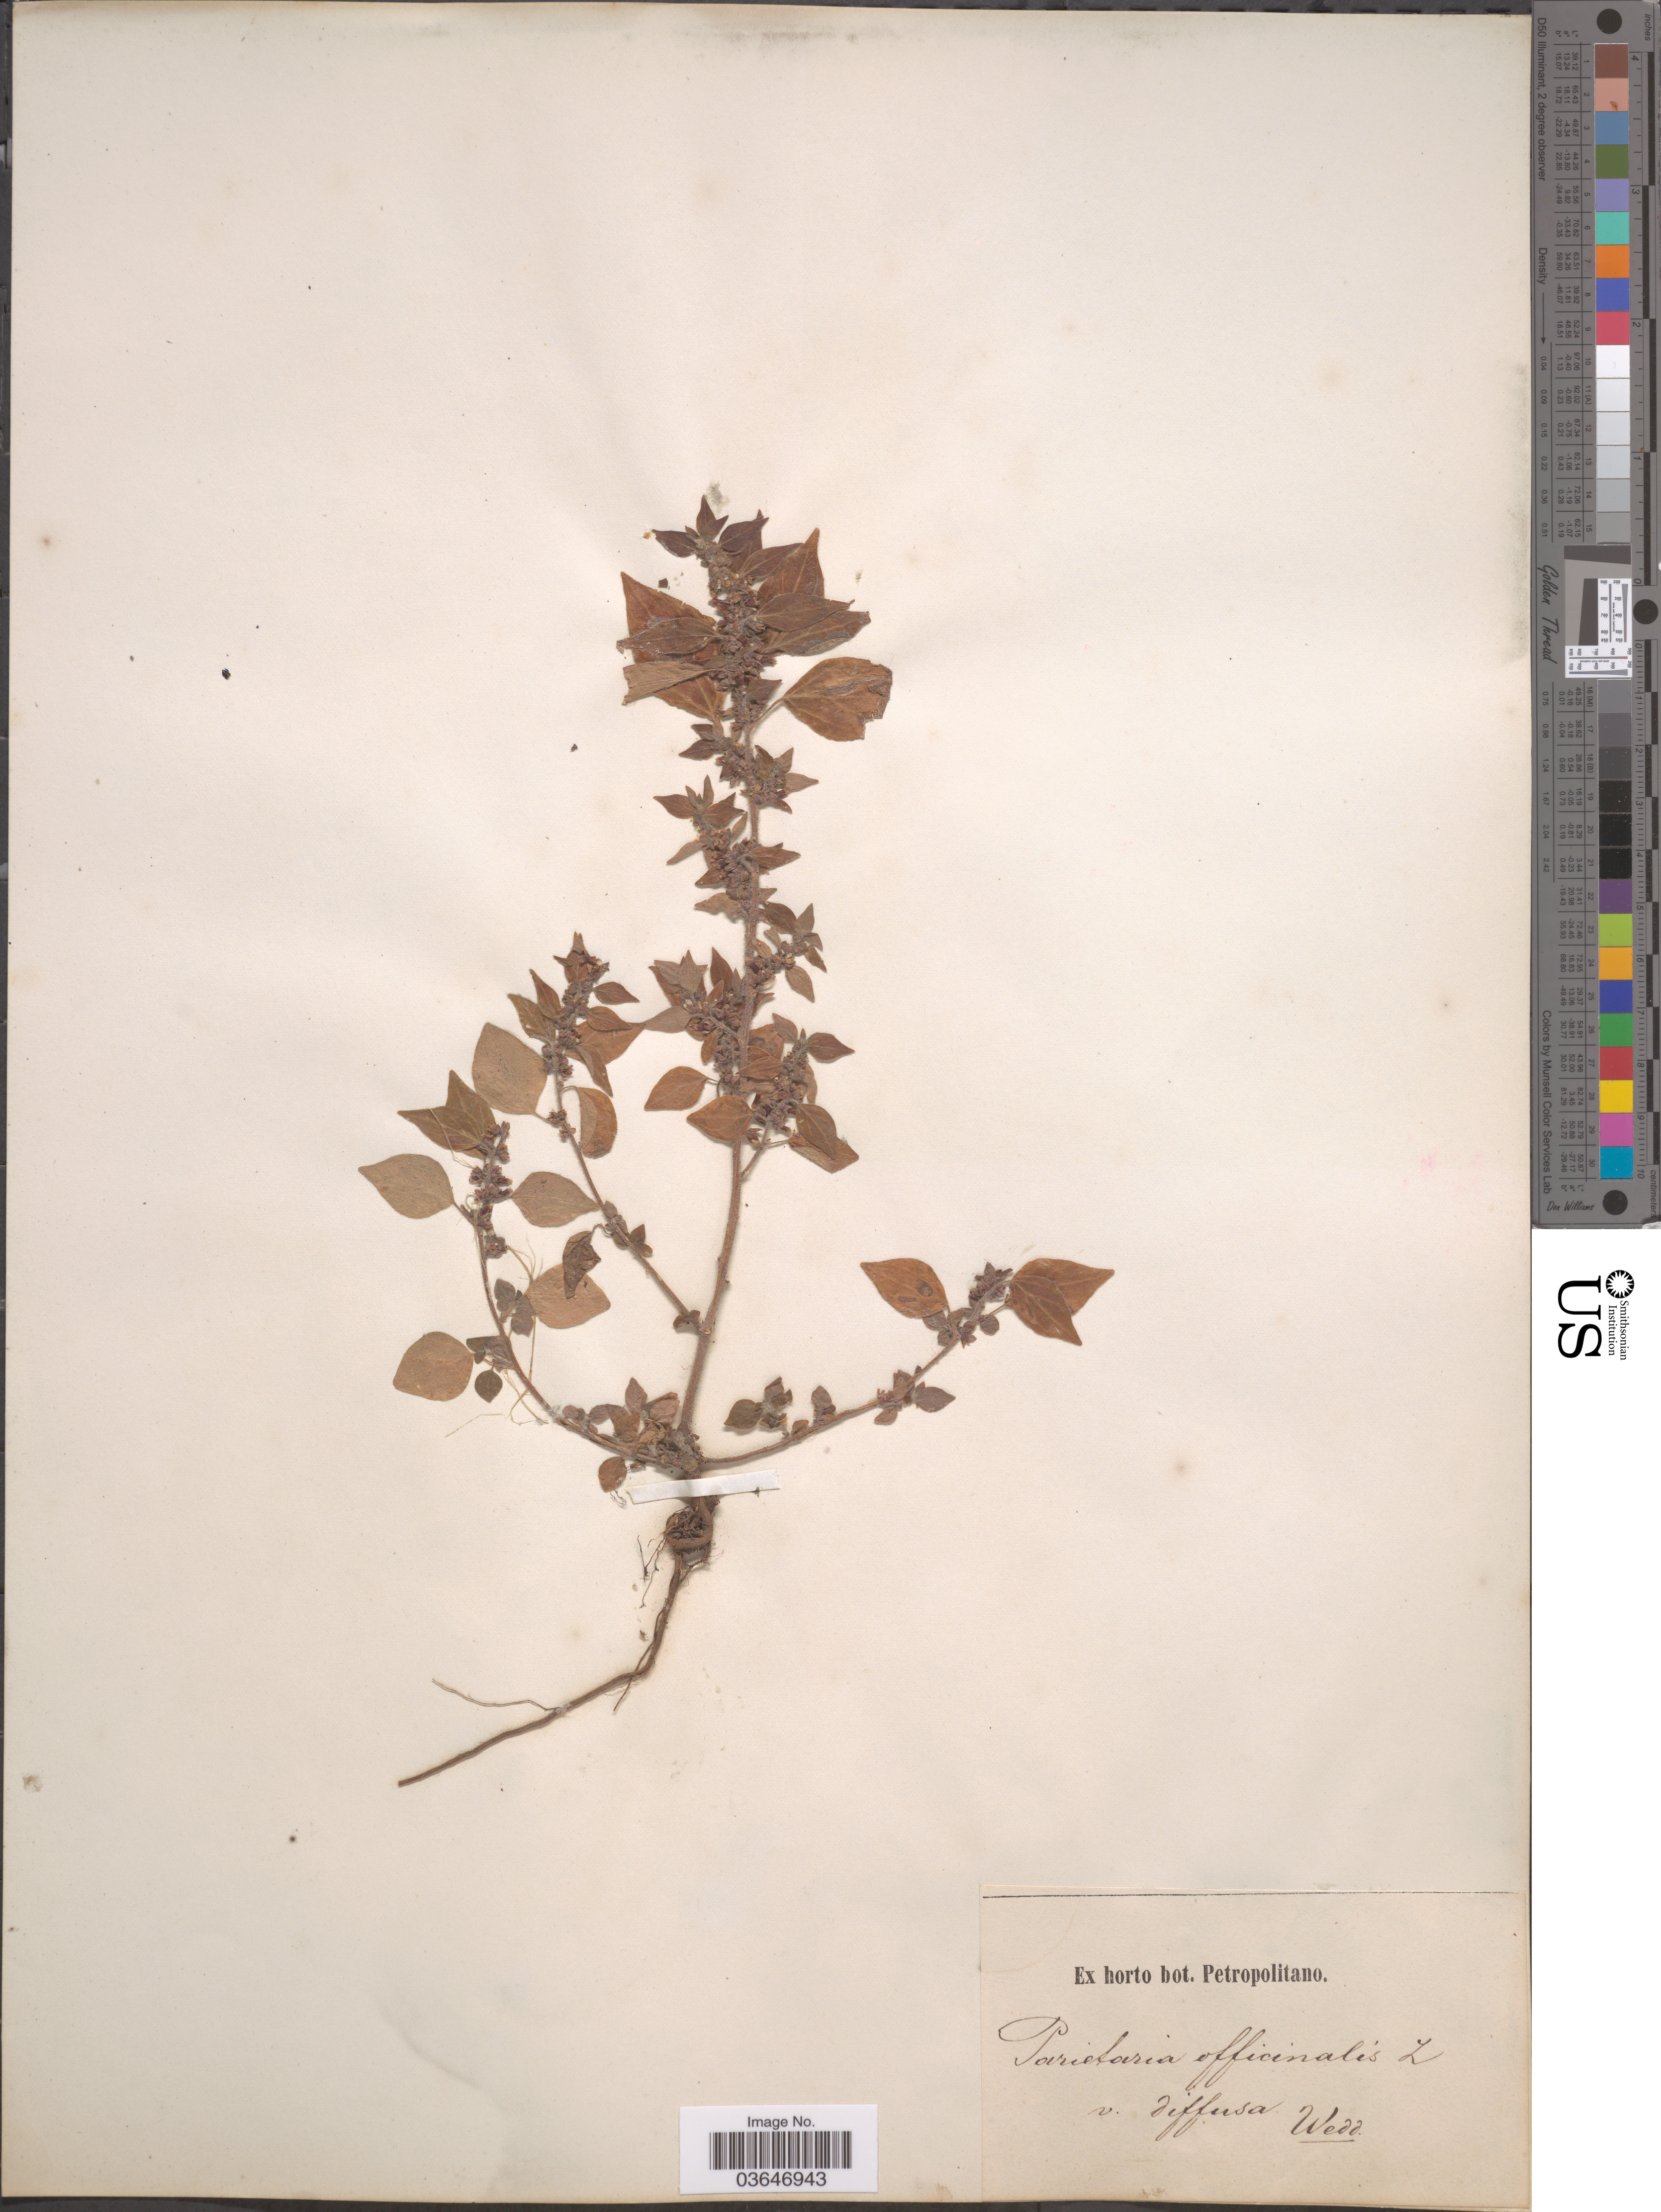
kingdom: Plantae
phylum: Tracheophyta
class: Magnoliopsida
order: Rosales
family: Urticaceae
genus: Parietaria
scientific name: Parietaria officinalis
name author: L.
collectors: ex Horto Bot. Petropolitano